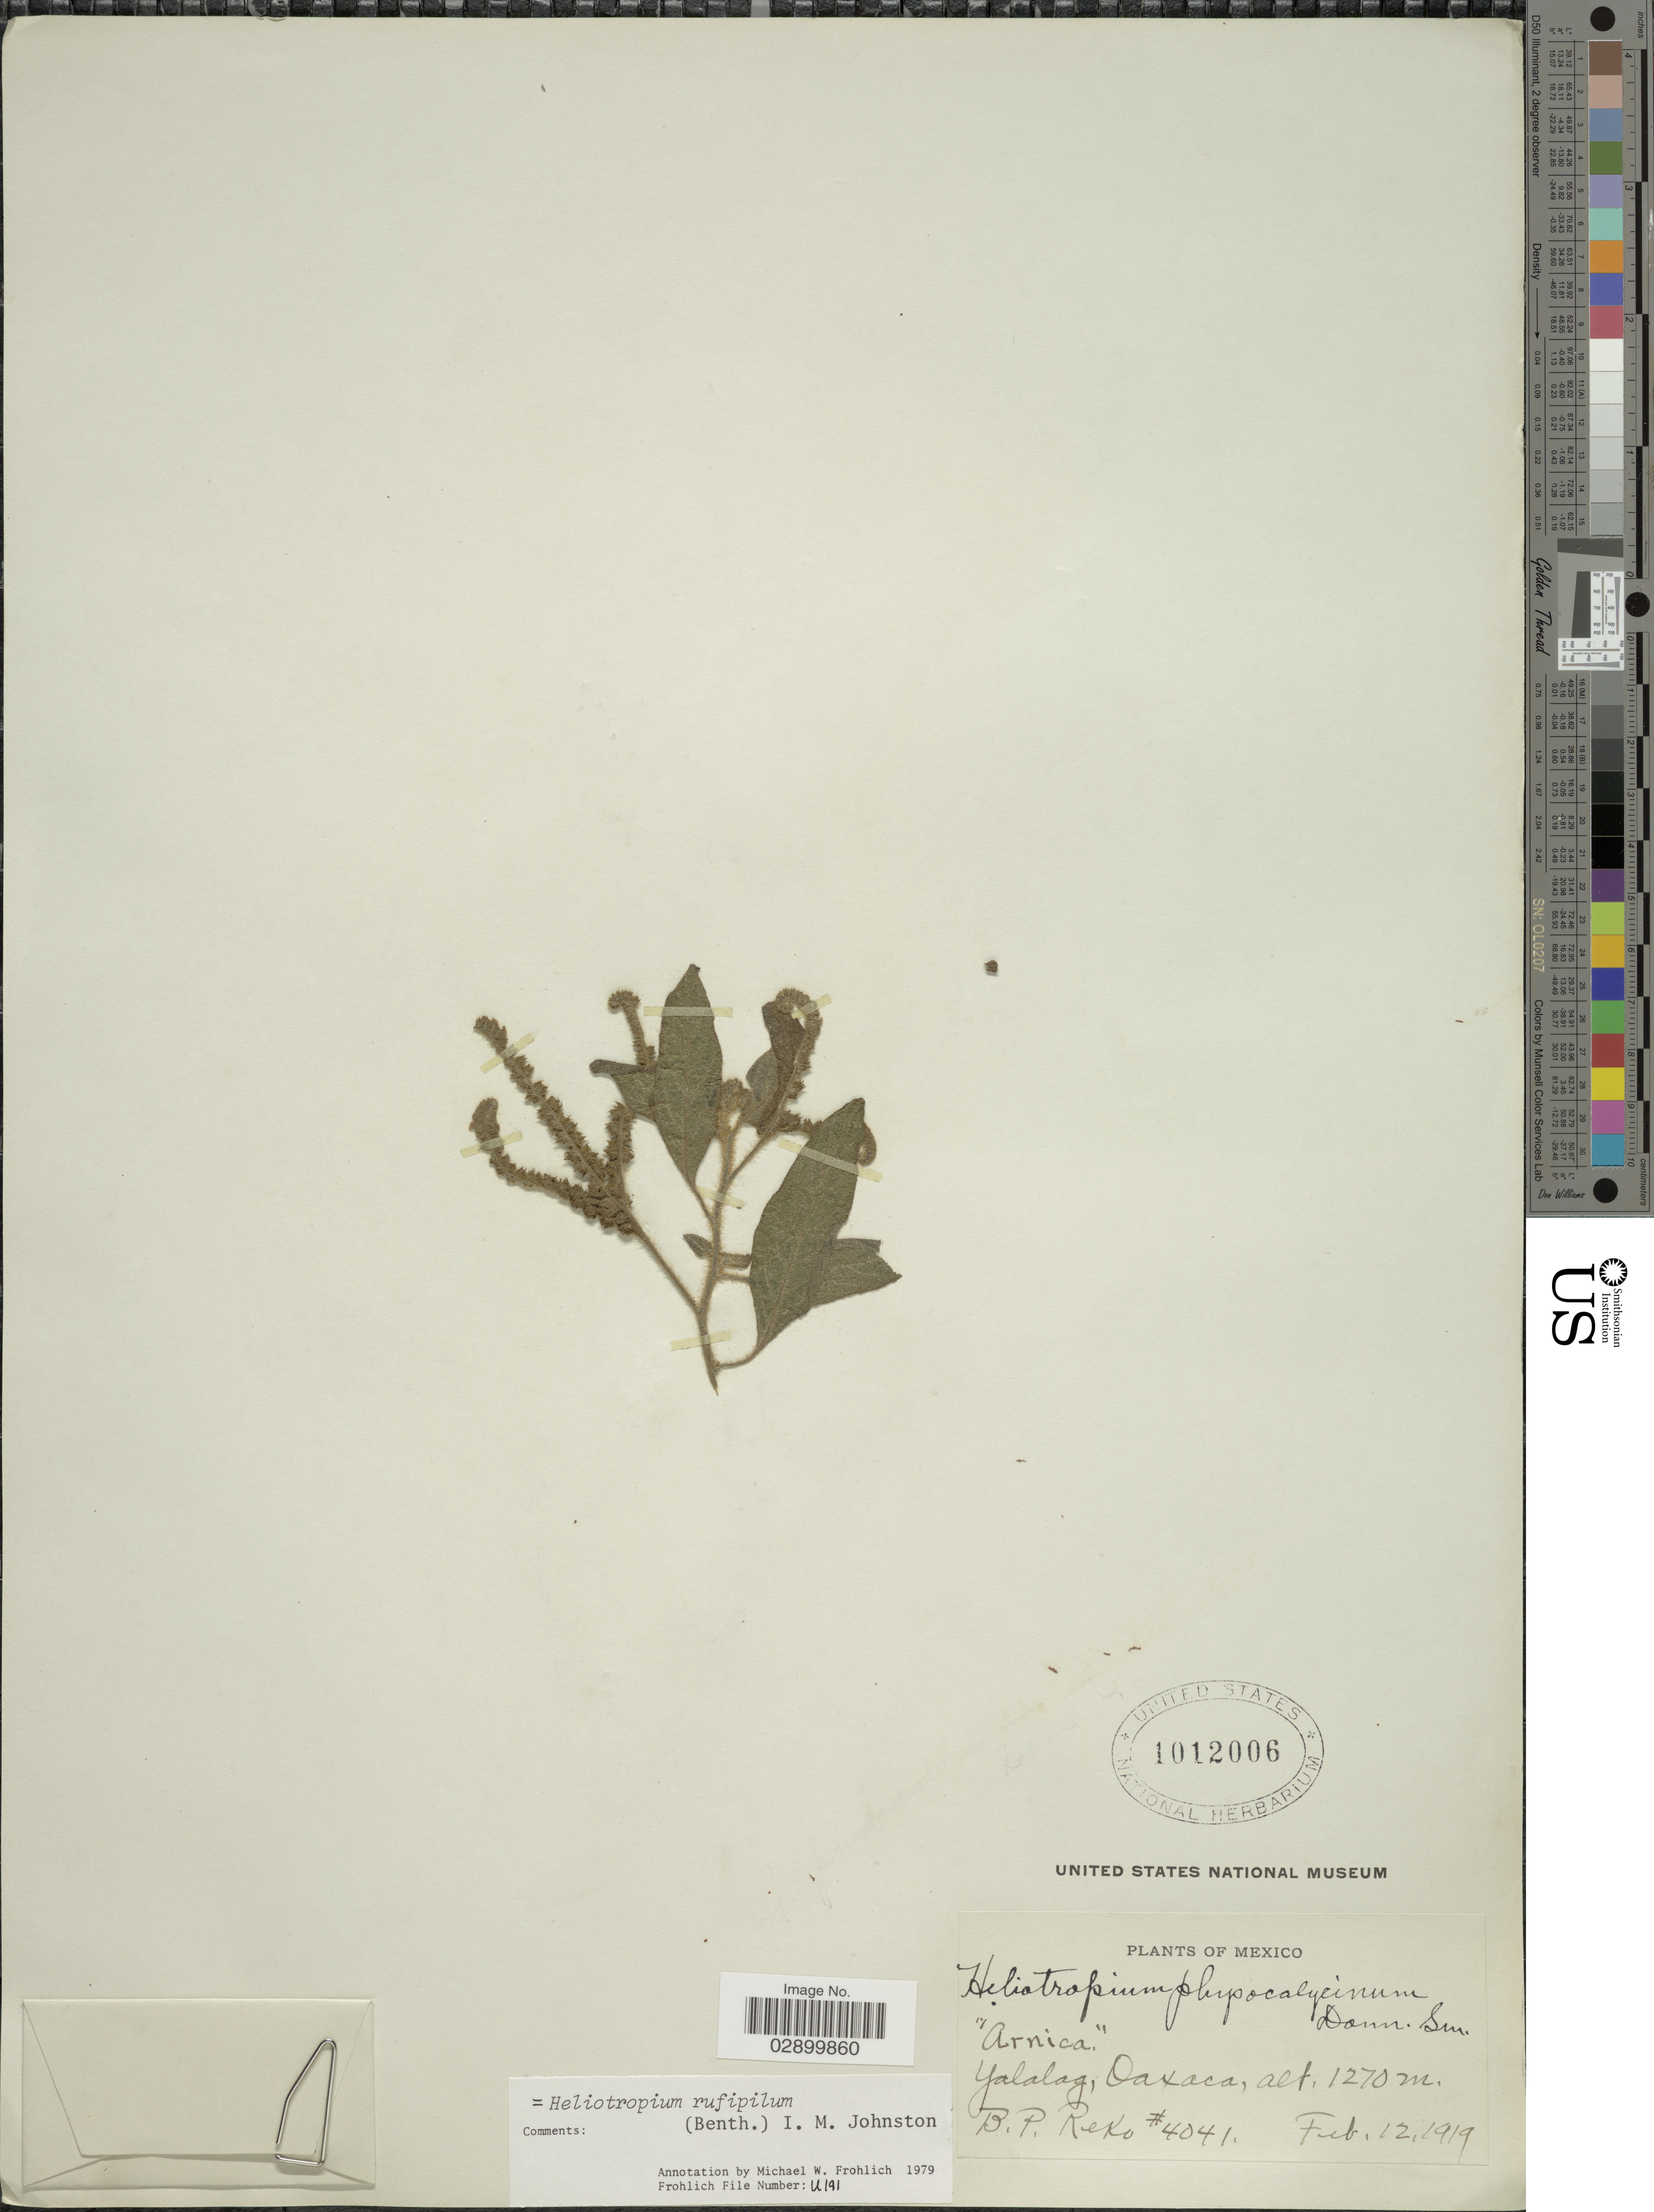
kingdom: Plantae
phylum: Tracheophyta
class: Magnoliopsida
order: Boraginales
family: Heliotropiaceae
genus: Heliotropium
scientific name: Heliotropium rufipilum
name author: (Benth.) I.M. Johnst.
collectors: B. P. Reko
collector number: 4041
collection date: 1919-02-12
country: Mexico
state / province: Oaxaca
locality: Yalalag.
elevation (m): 1270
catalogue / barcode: US 1012006